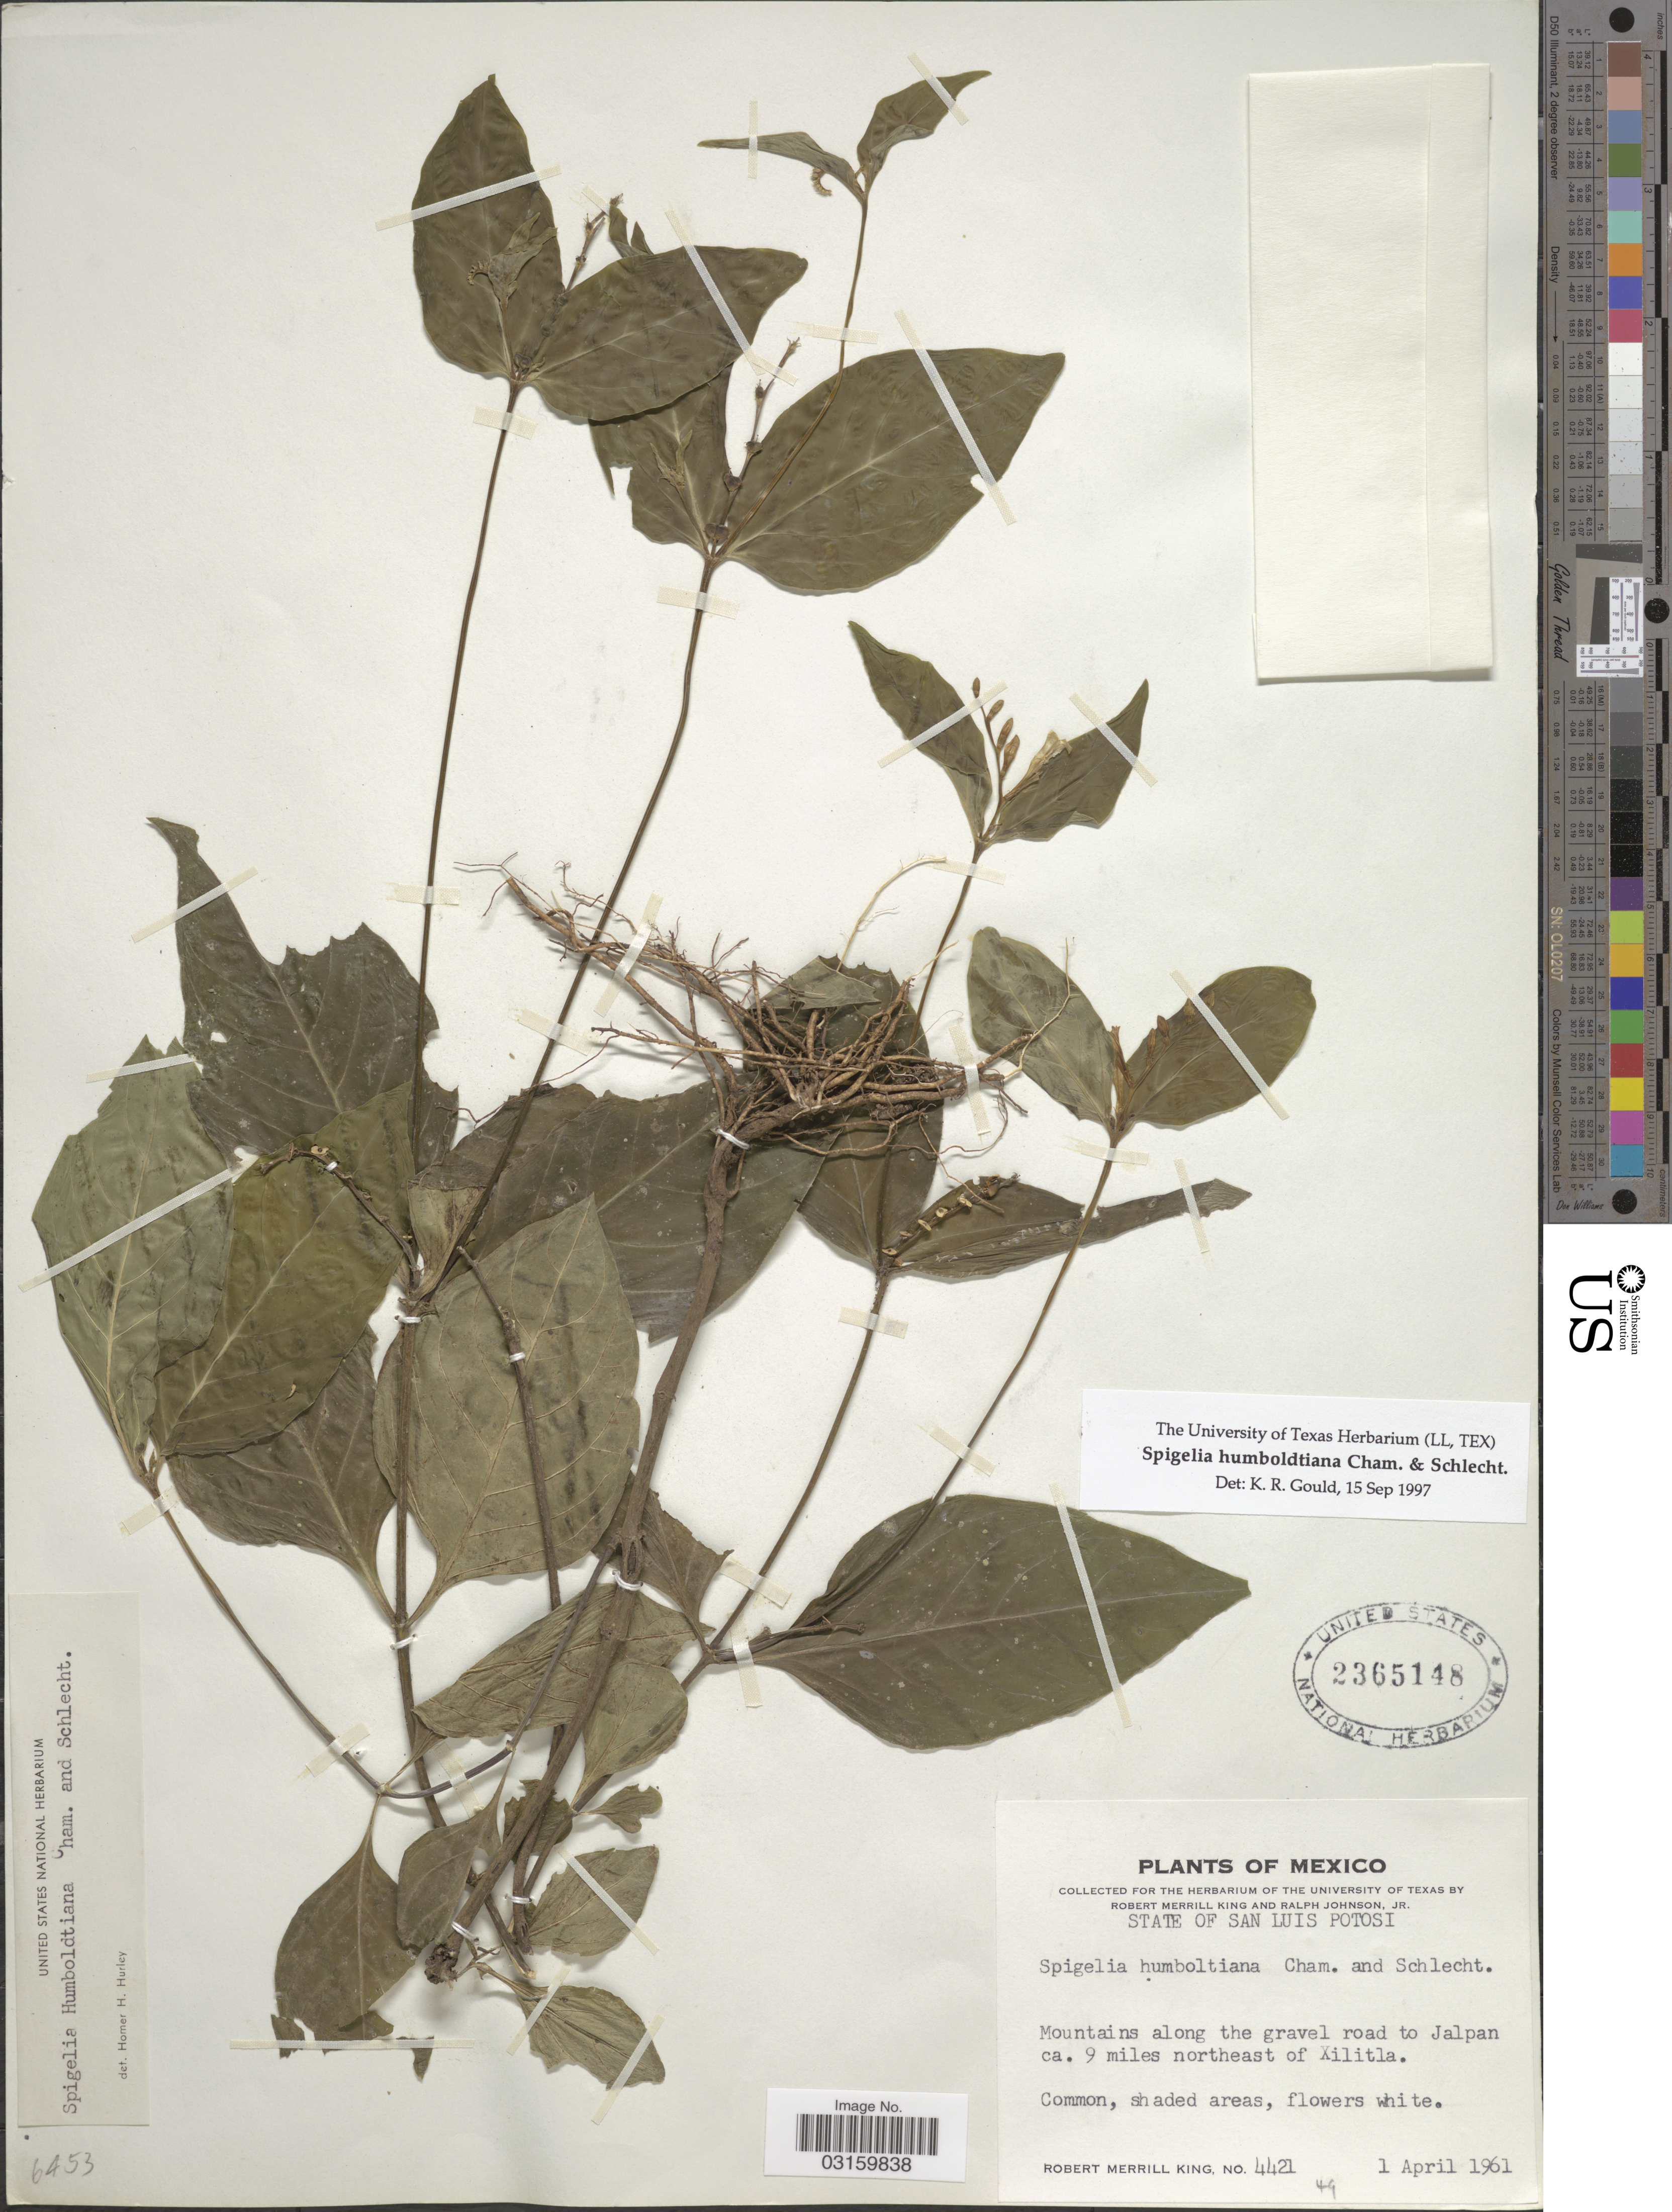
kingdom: Plantae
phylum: Tracheophyta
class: Magnoliopsida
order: Gentianales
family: Loganiaceae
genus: Spigelia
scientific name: Spigelia humboldtiana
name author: Cham. & Schltdl.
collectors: R. M. King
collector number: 4421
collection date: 1961-04-01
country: Mexico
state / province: San Luis Potosí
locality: Mountains along the gravel road to Jalpan ca. 9 miles northeast of Xilitla.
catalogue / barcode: US 2365148